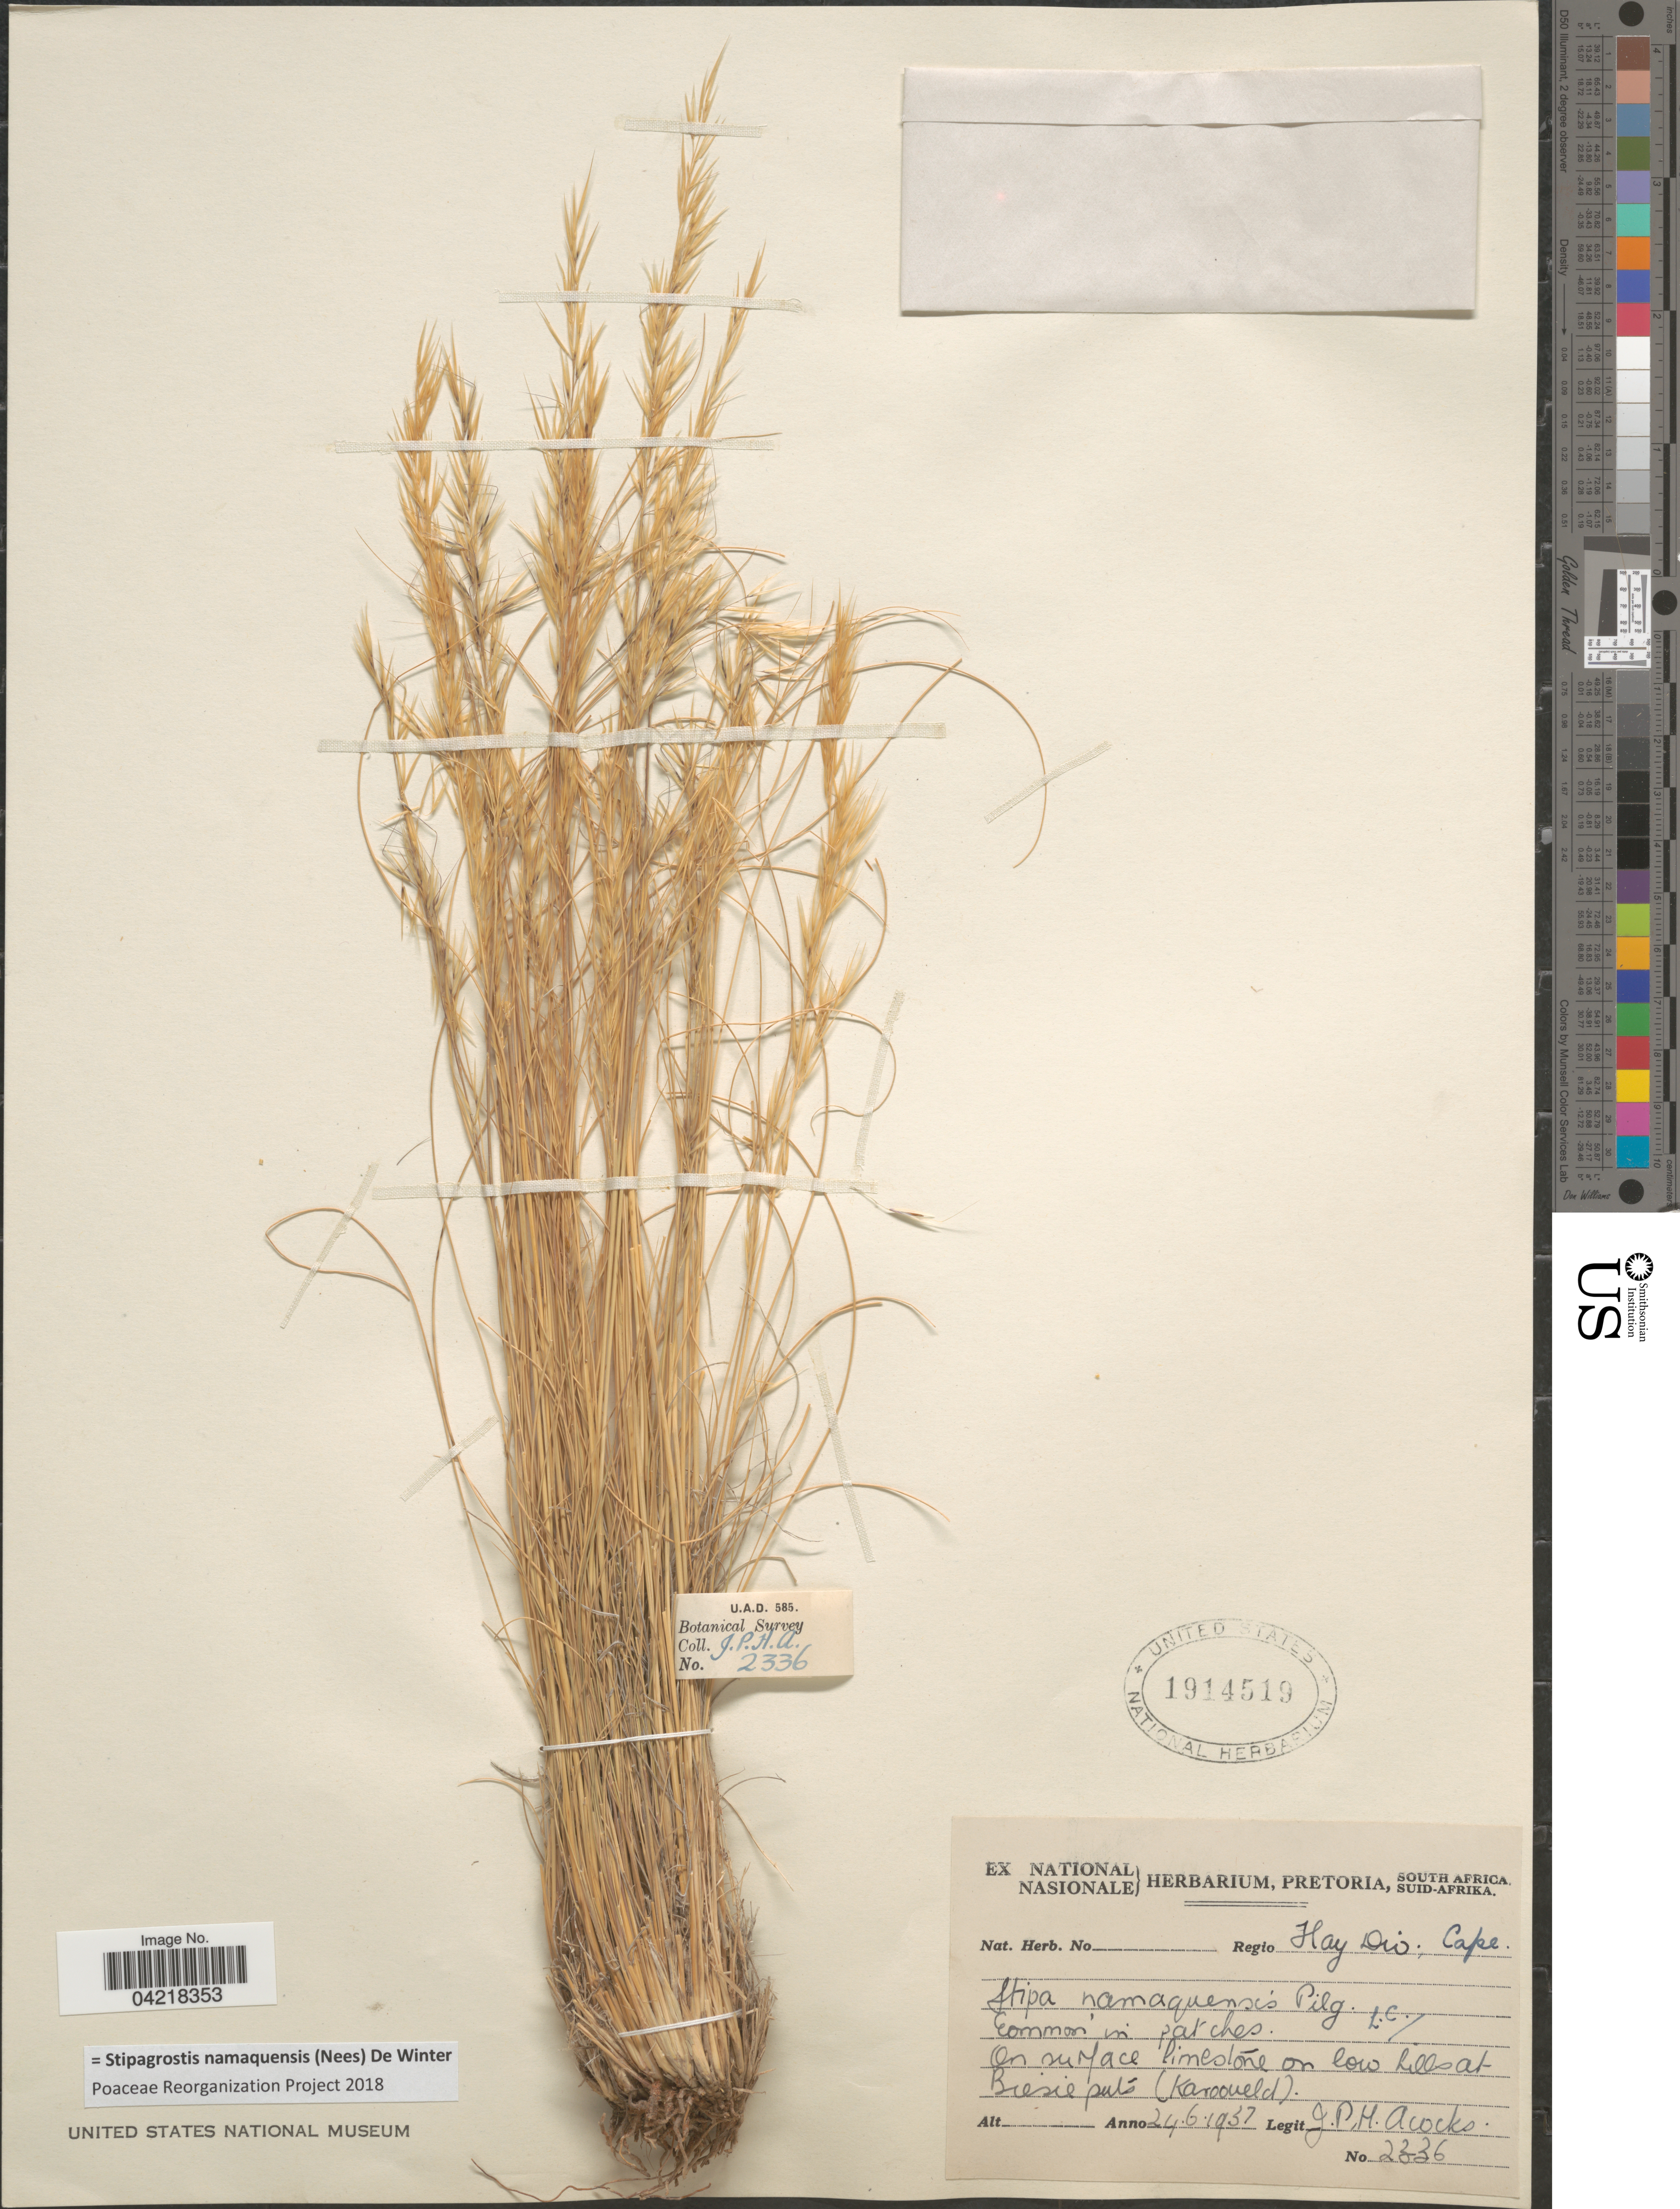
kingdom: Plantae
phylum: Tracheophyta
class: Liliopsida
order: Poales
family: Poaceae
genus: Stipagrostis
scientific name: Stipagrostis namaquensis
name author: (Nees) De Winter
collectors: J. P. Acocks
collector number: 2336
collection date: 1937-06-24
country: South Africa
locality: Regio Hay Dio Cape. Common in patches. On surface limestone on low hills at Biesie puts. (Karooveld).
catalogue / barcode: US 1914519